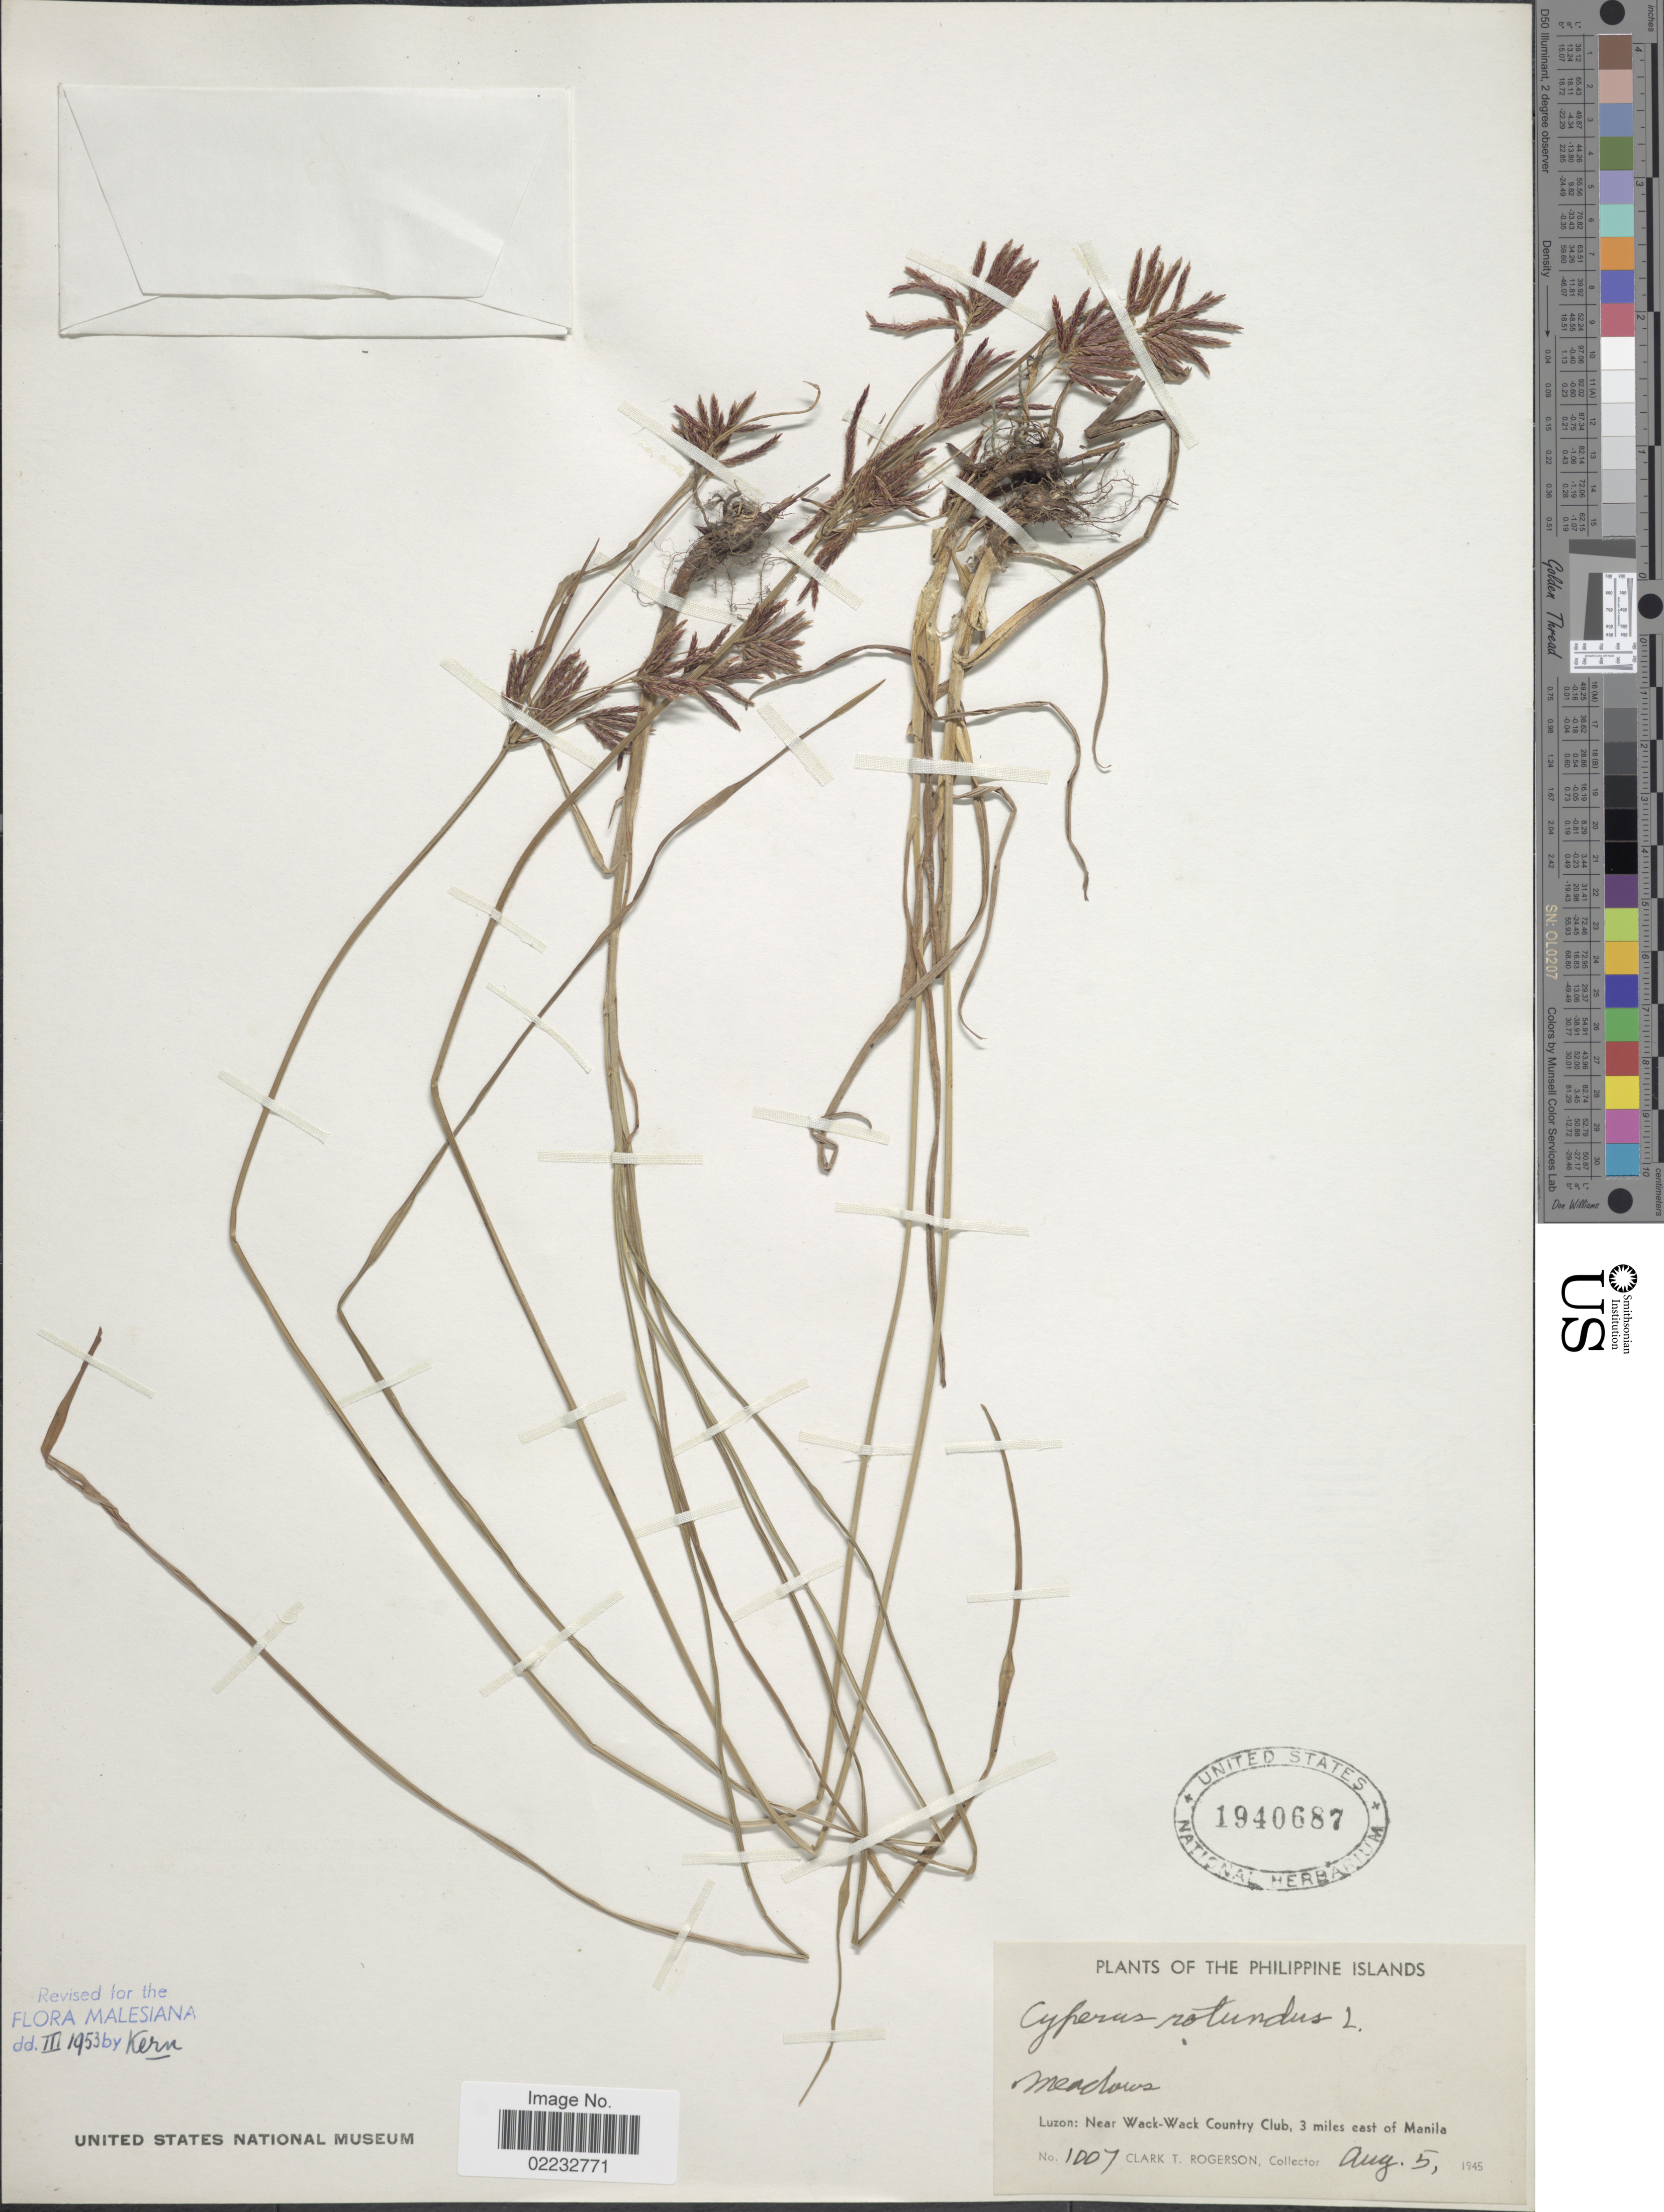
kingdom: Plantae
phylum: Tracheophyta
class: Liliopsida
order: Poales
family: Cyperaceae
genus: Cyperus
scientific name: Cyperus rotundus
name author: L.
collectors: C. Rogerson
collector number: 1007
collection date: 1945-08-05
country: Philippines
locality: Luzon: Near Wack-Wack Country Club, 3 miles east of Manila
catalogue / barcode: US 1940687